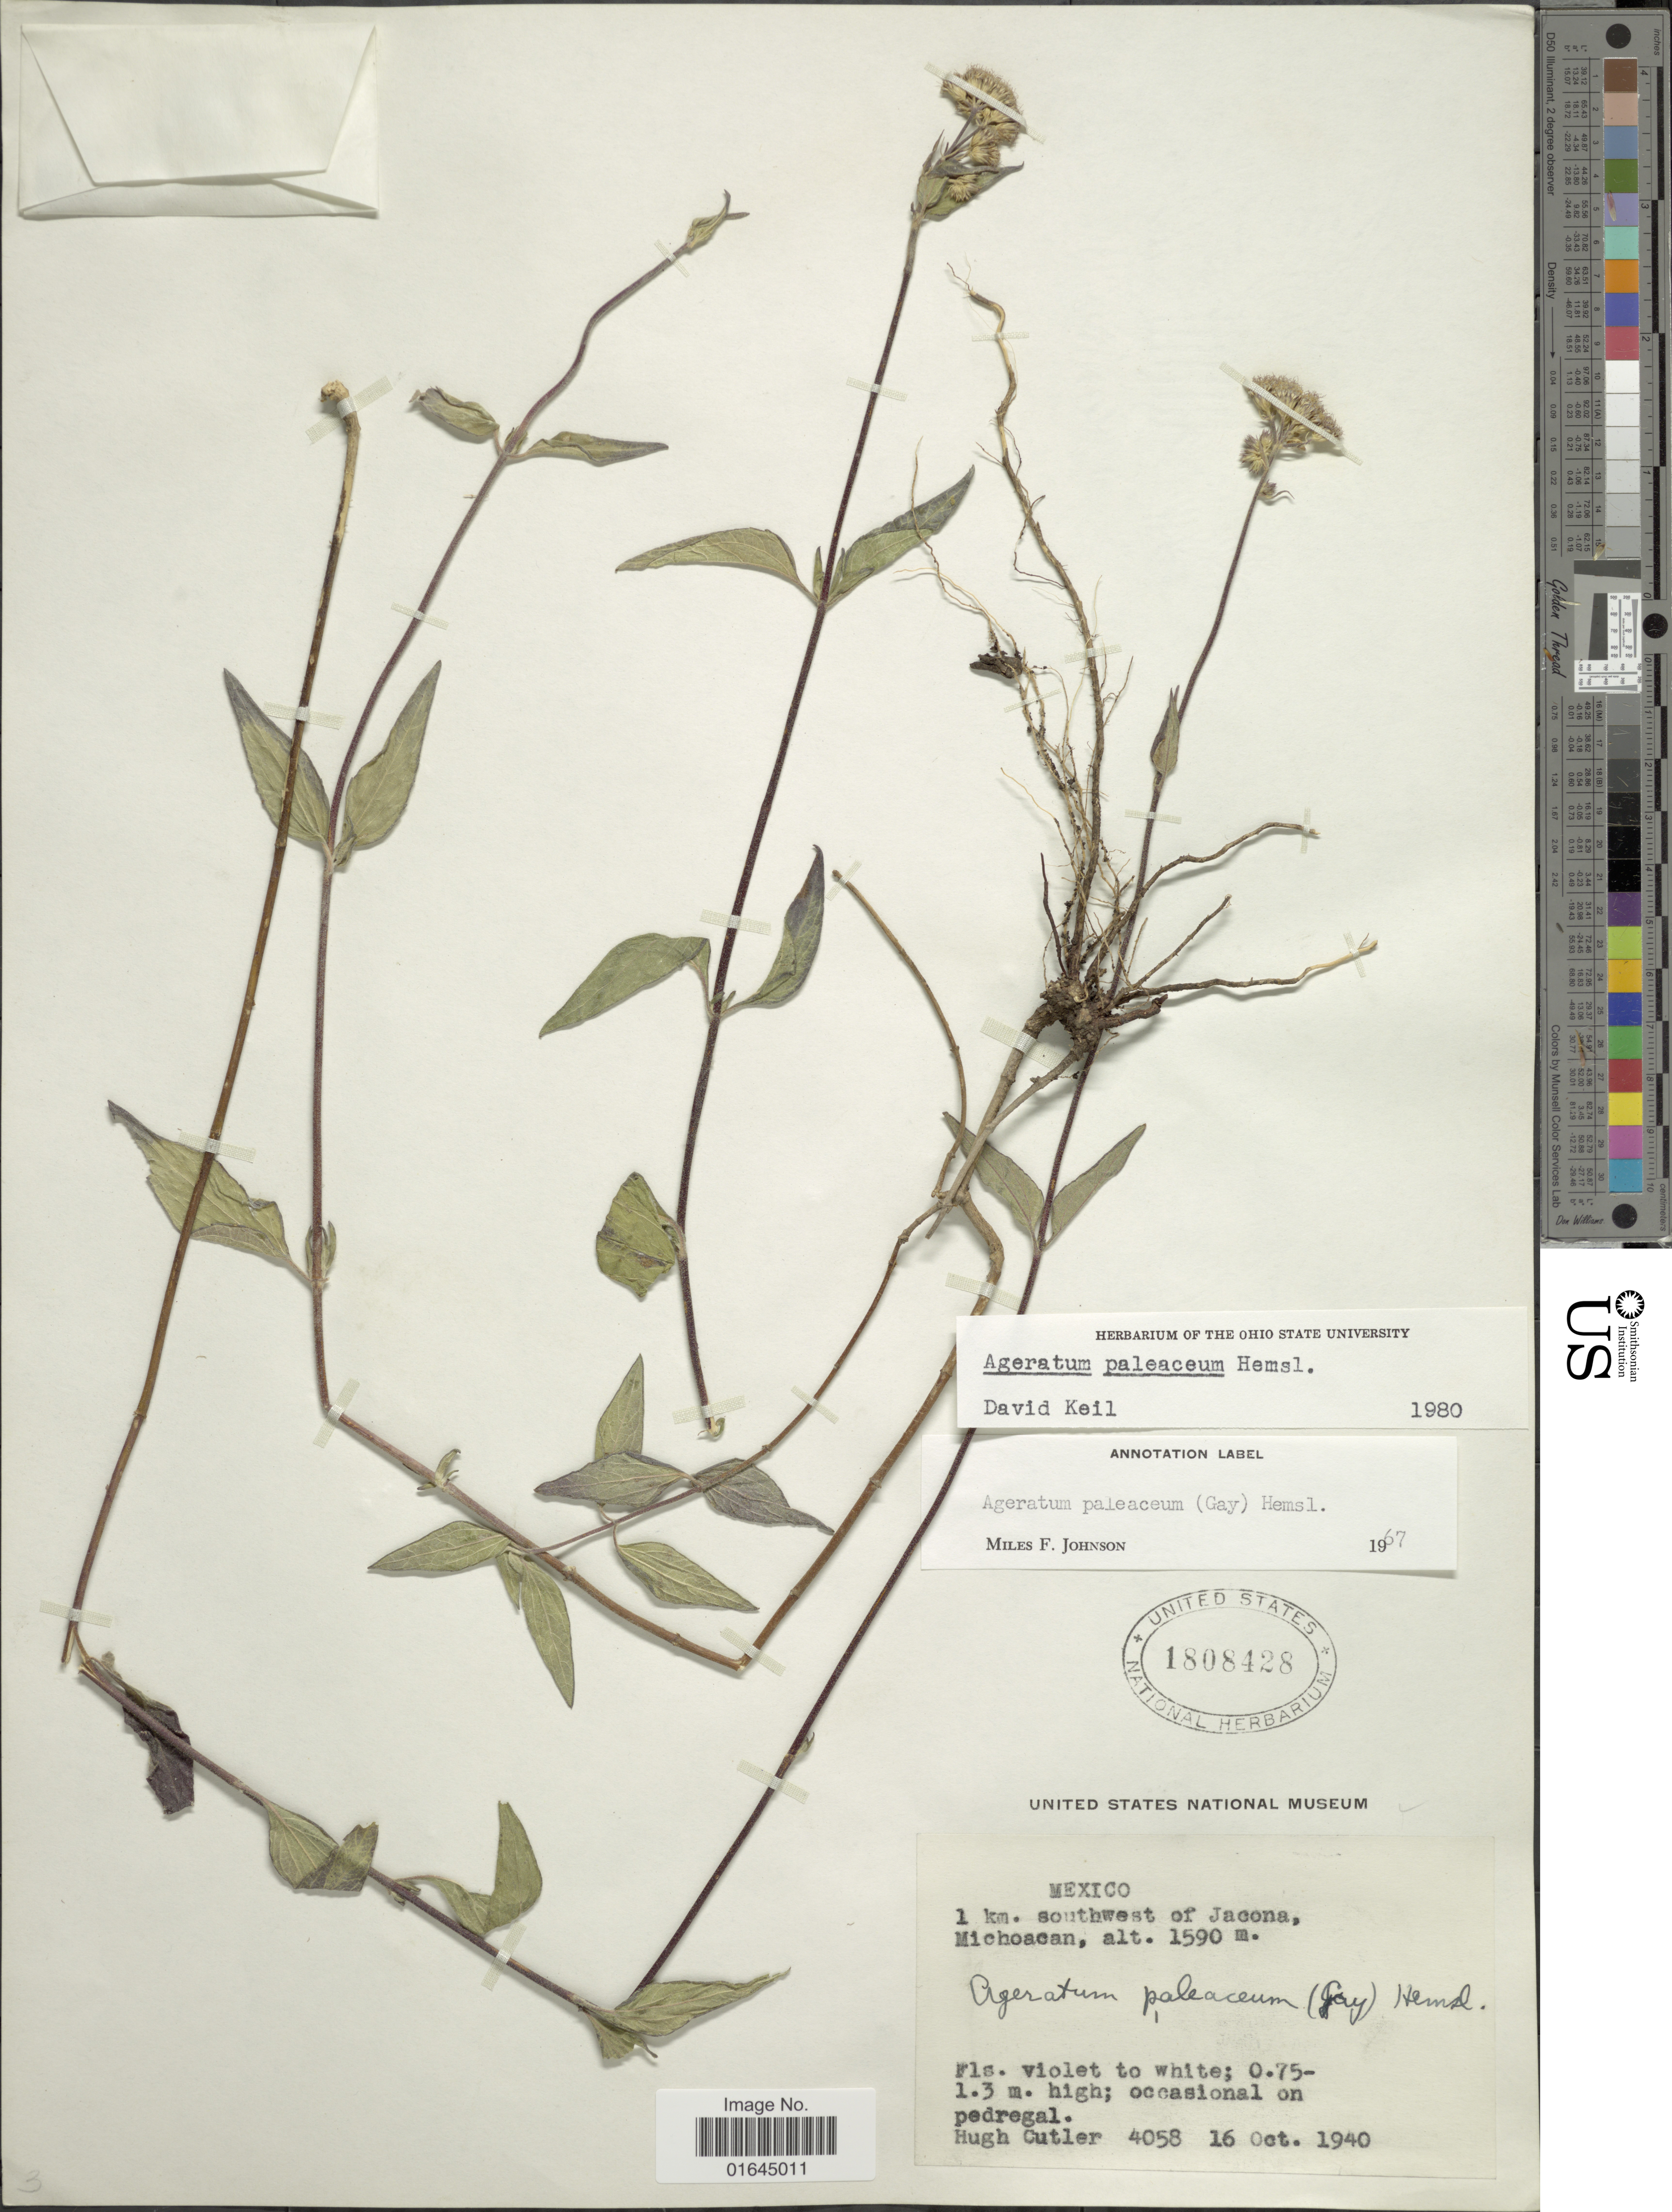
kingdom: Plantae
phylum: Tracheophyta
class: Magnoliopsida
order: Asterales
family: Asteraceae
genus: Ageratum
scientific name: Ageratum paleaceum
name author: (DC.) Hemsl.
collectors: H. C. Cutler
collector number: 4058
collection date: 1940-10-16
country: Mexico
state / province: Michoacán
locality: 1 km. southwest of Jacona. Michoacan.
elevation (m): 1590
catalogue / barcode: US 1808428